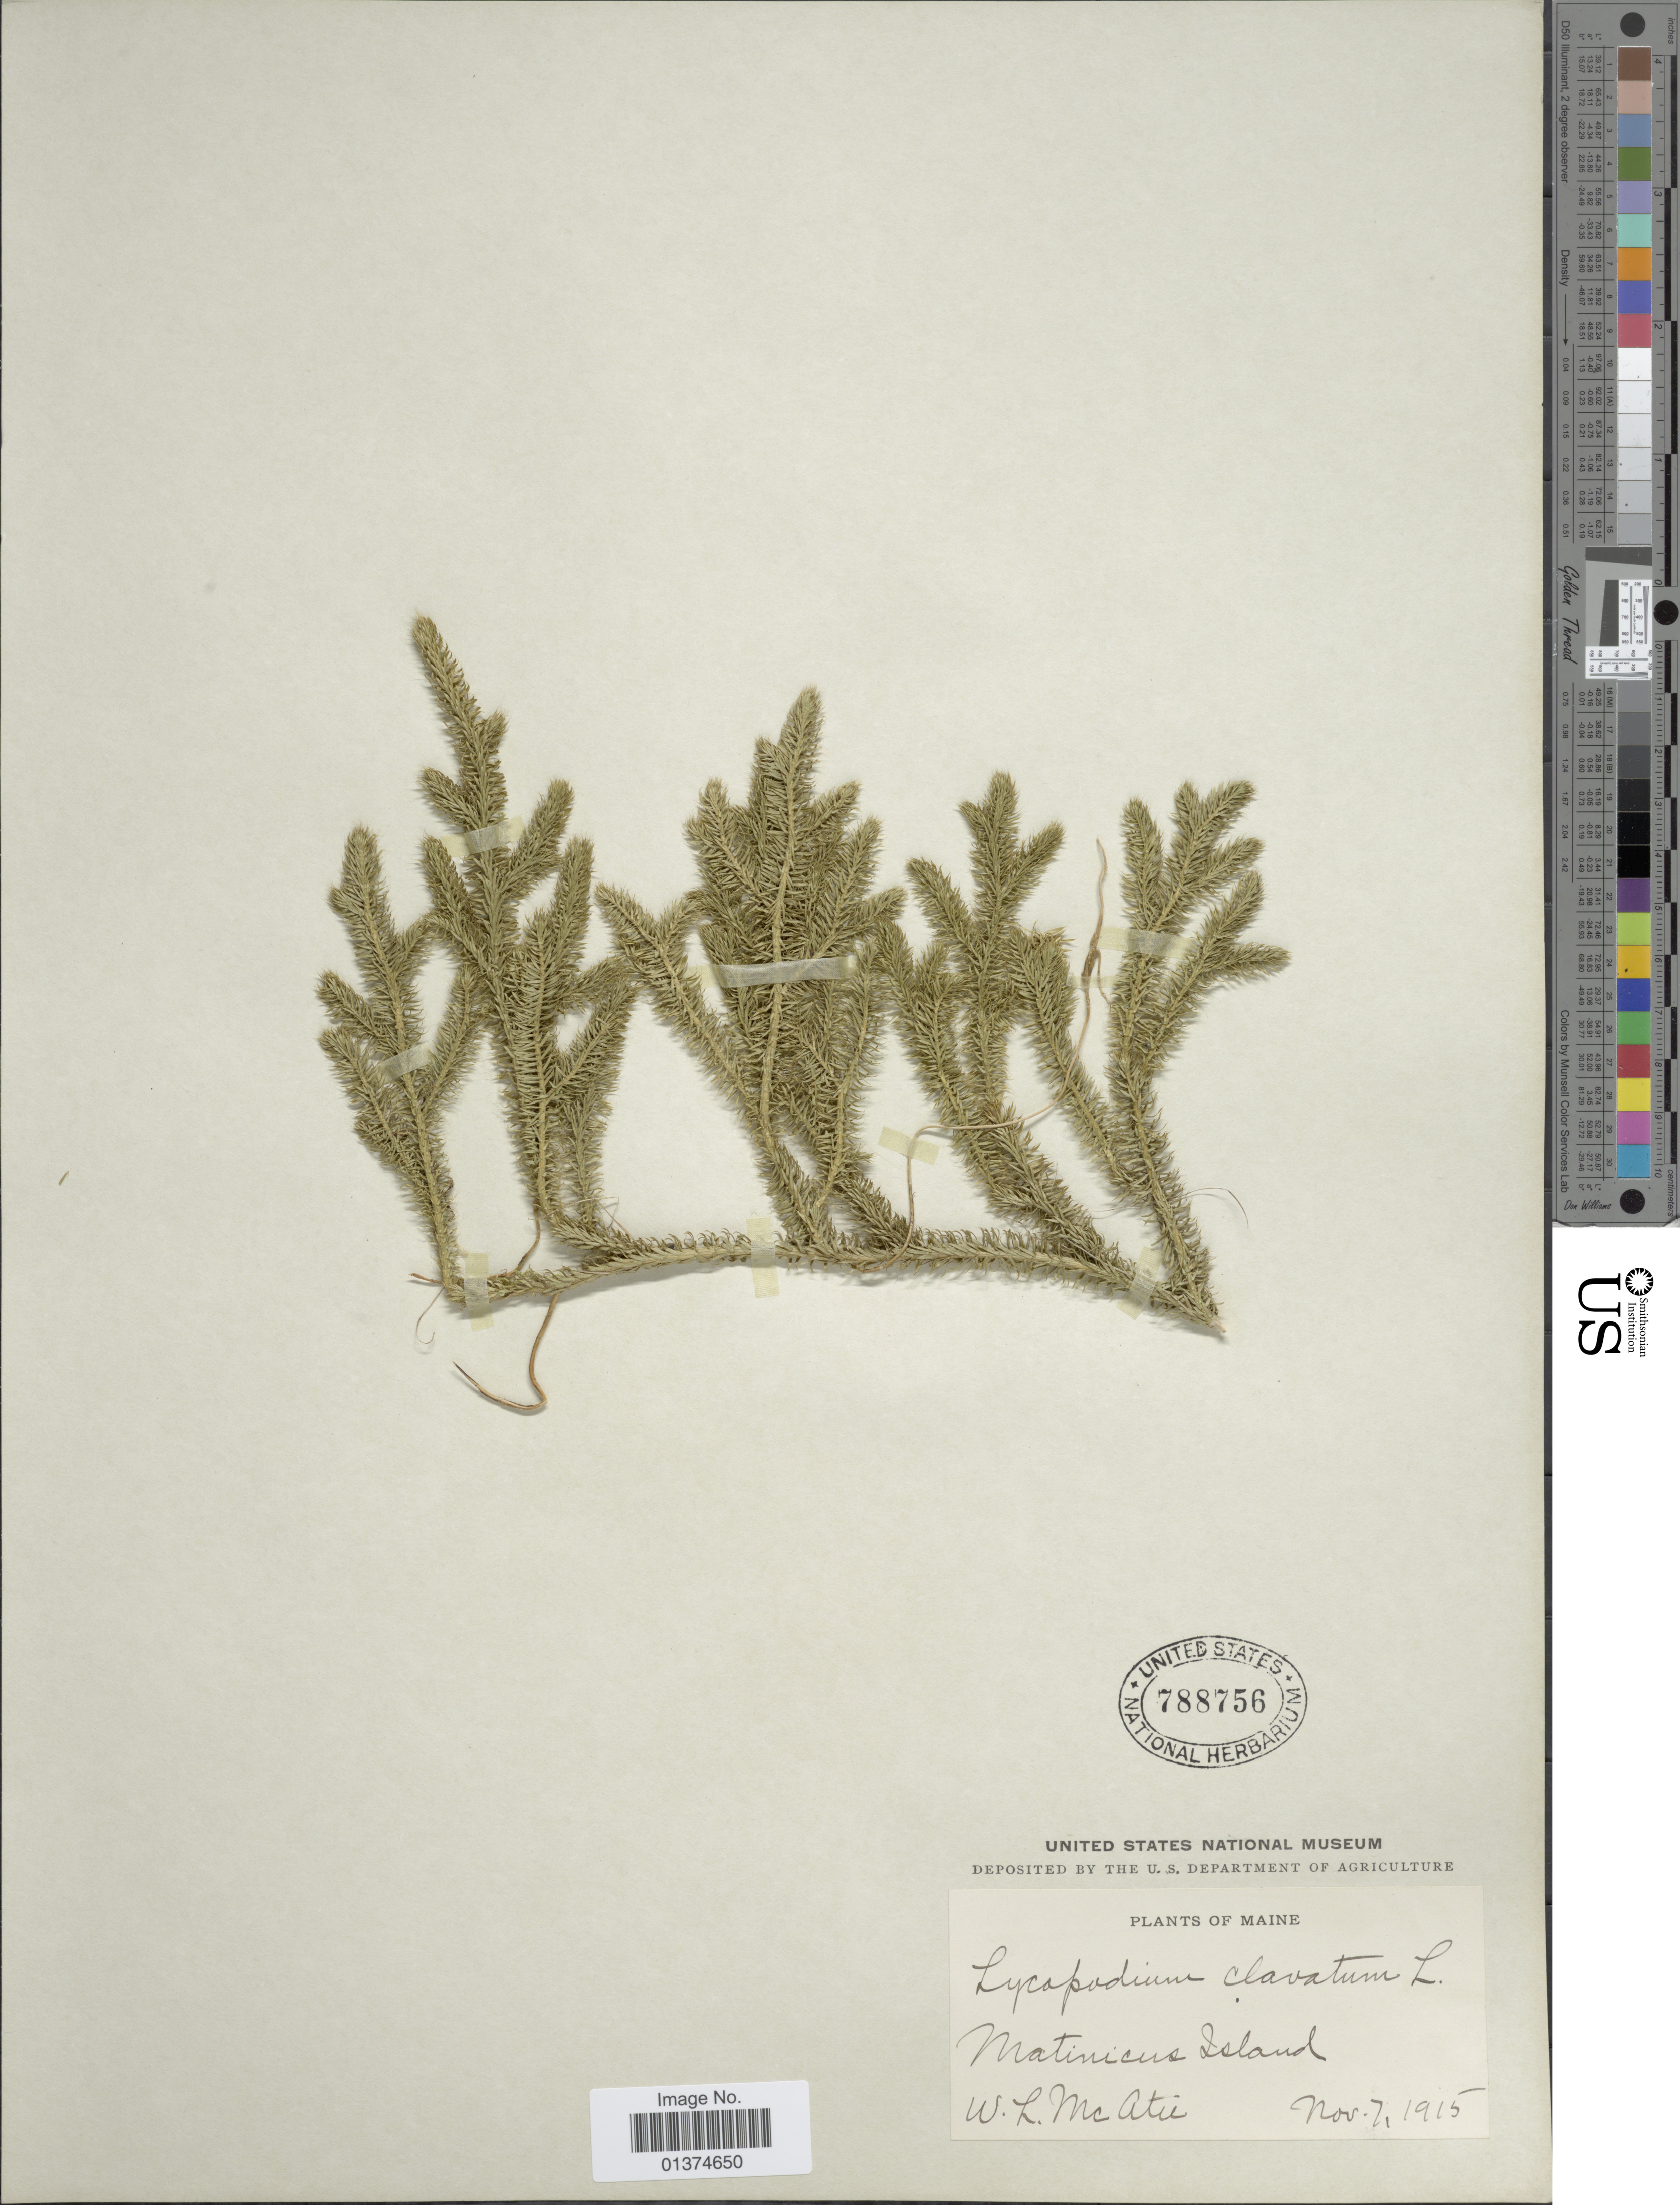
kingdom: Plantae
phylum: Tracheophyta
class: Lycopodiopsida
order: Lycopodiales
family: Lycopodiaceae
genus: Lycopodium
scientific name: Lycopodium clavatum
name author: L.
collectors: W. McAtic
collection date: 1915-11-07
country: United States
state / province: Maine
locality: Matinicus Island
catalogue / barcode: US 788756